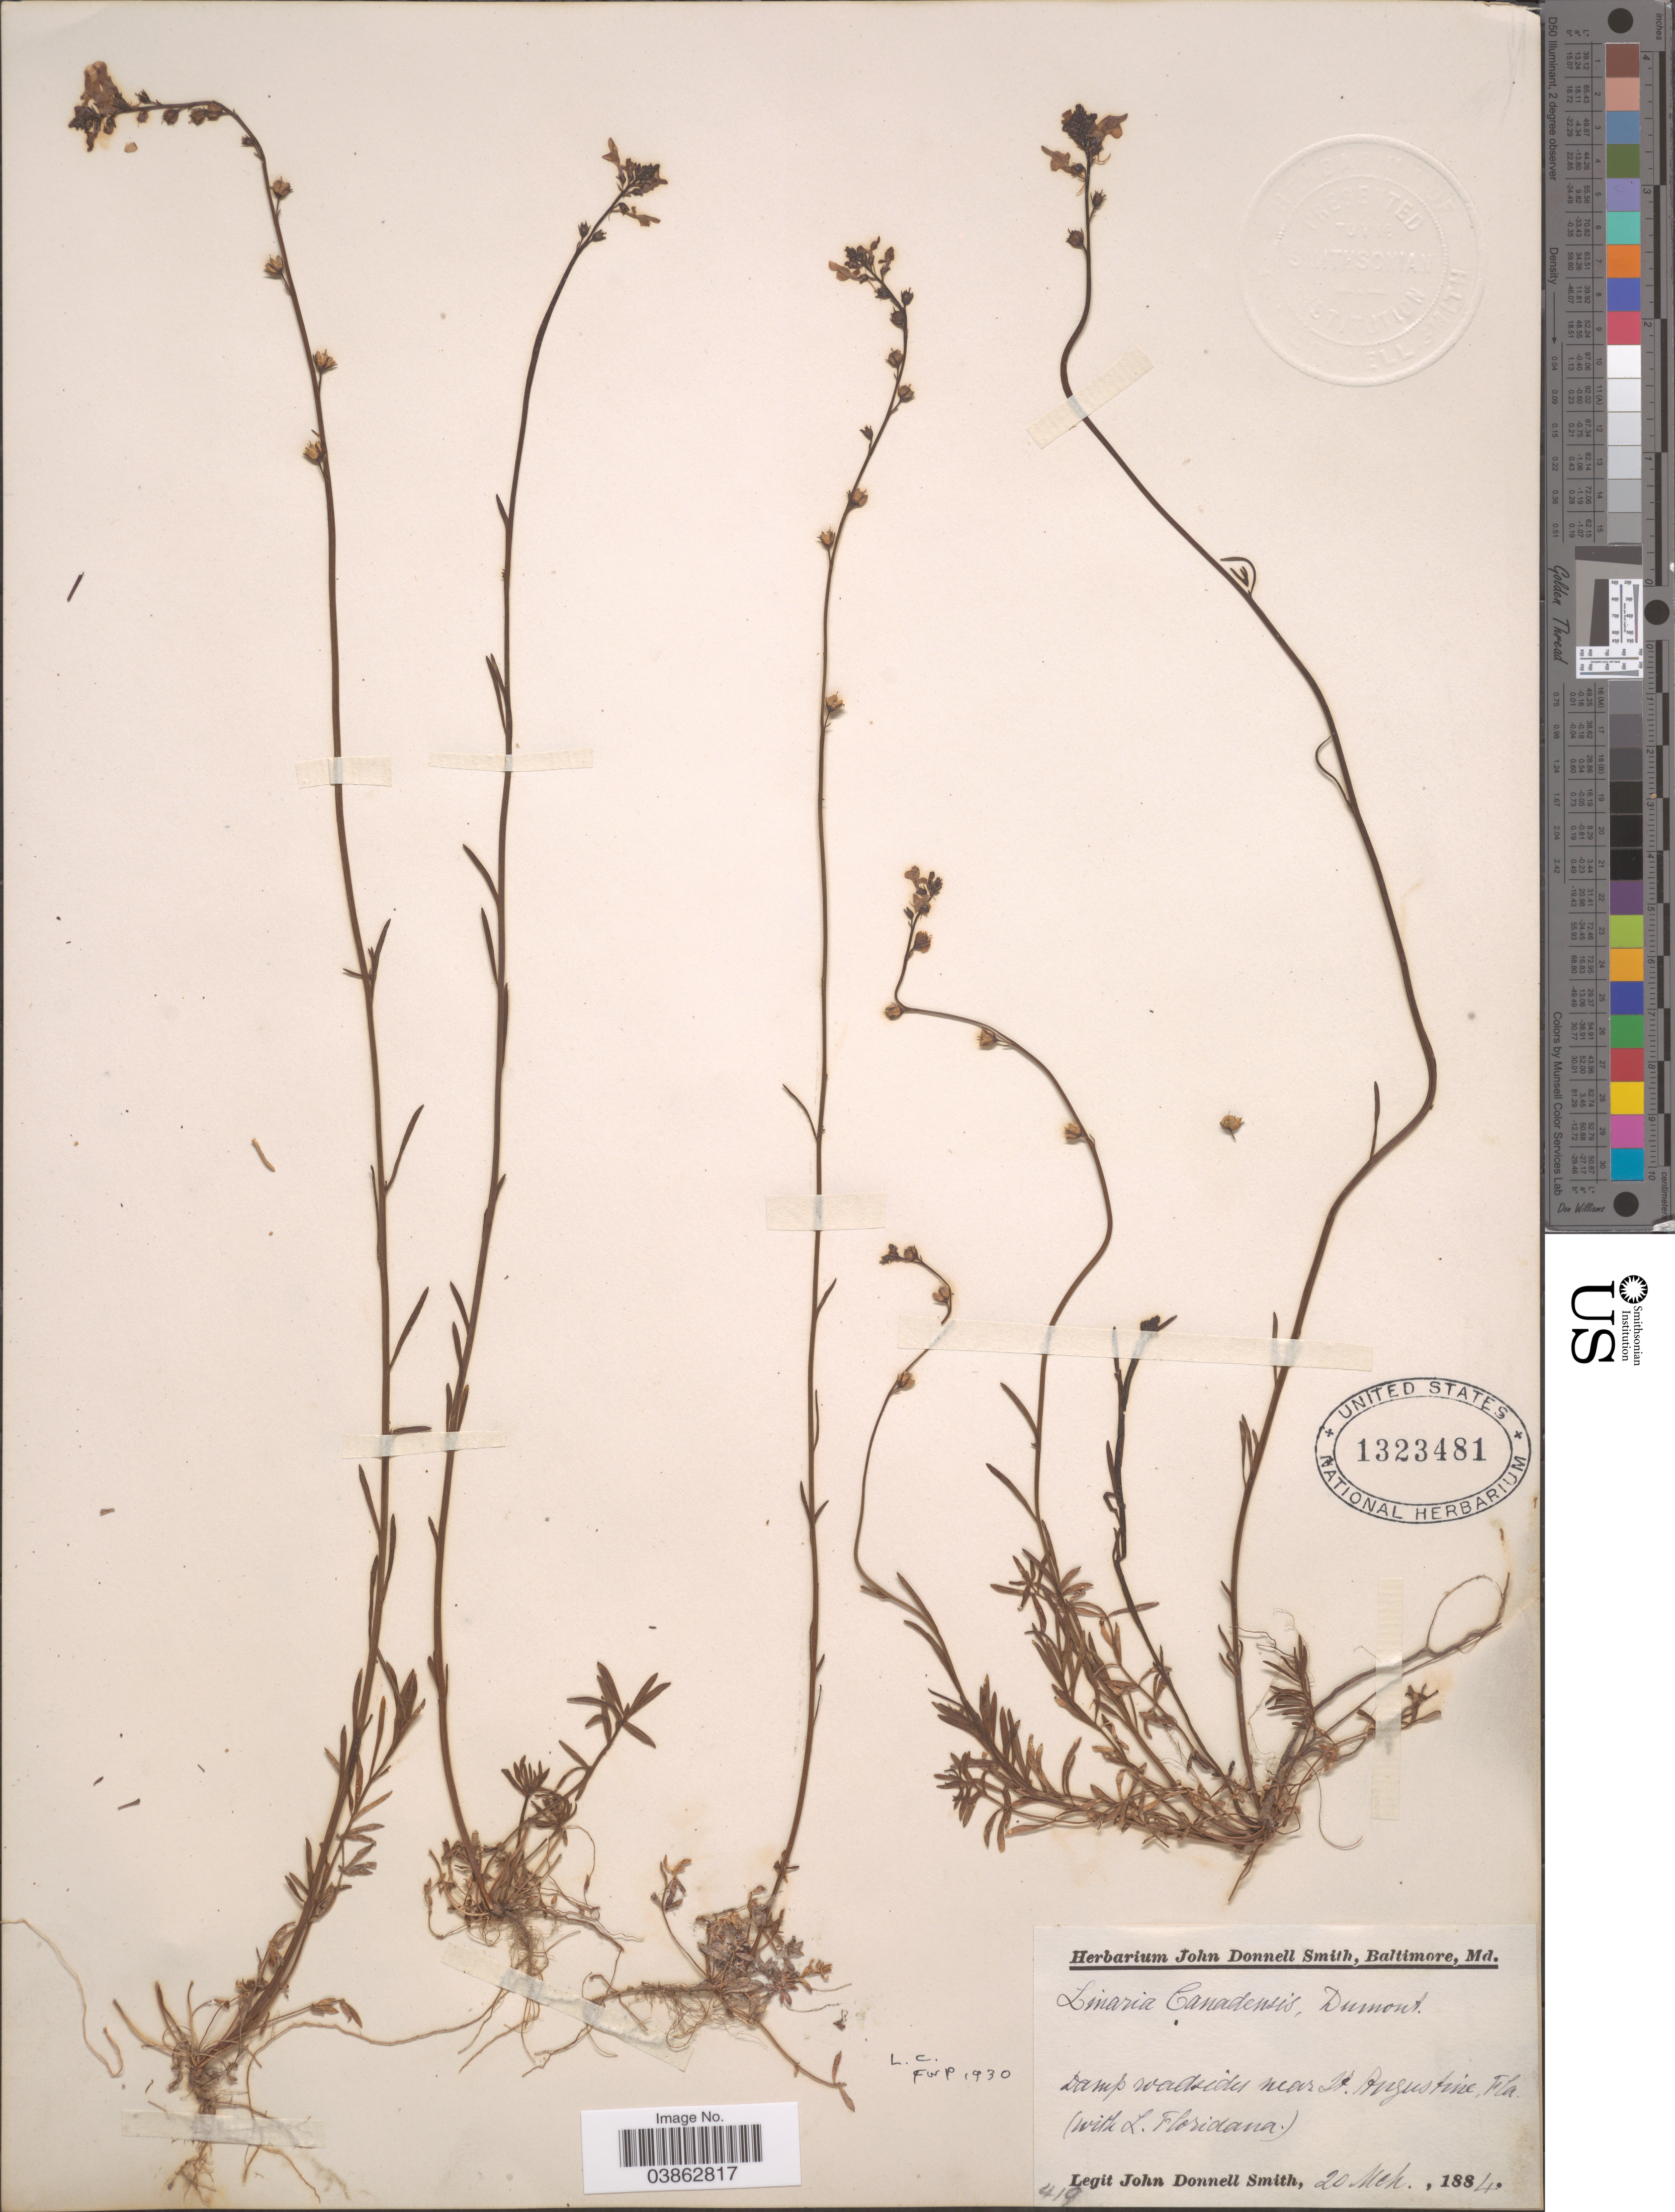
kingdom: Plantae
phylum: Tracheophyta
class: Magnoliopsida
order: Lamiales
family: Plantaginaceae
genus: Linaria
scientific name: Linaria canadensis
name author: (L.) Dum. Cours.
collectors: J. Donnell Smith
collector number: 419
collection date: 1884-03-20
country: United States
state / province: Florida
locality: Damp roadsides near St. Augustine, Fla.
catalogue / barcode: US 1323481